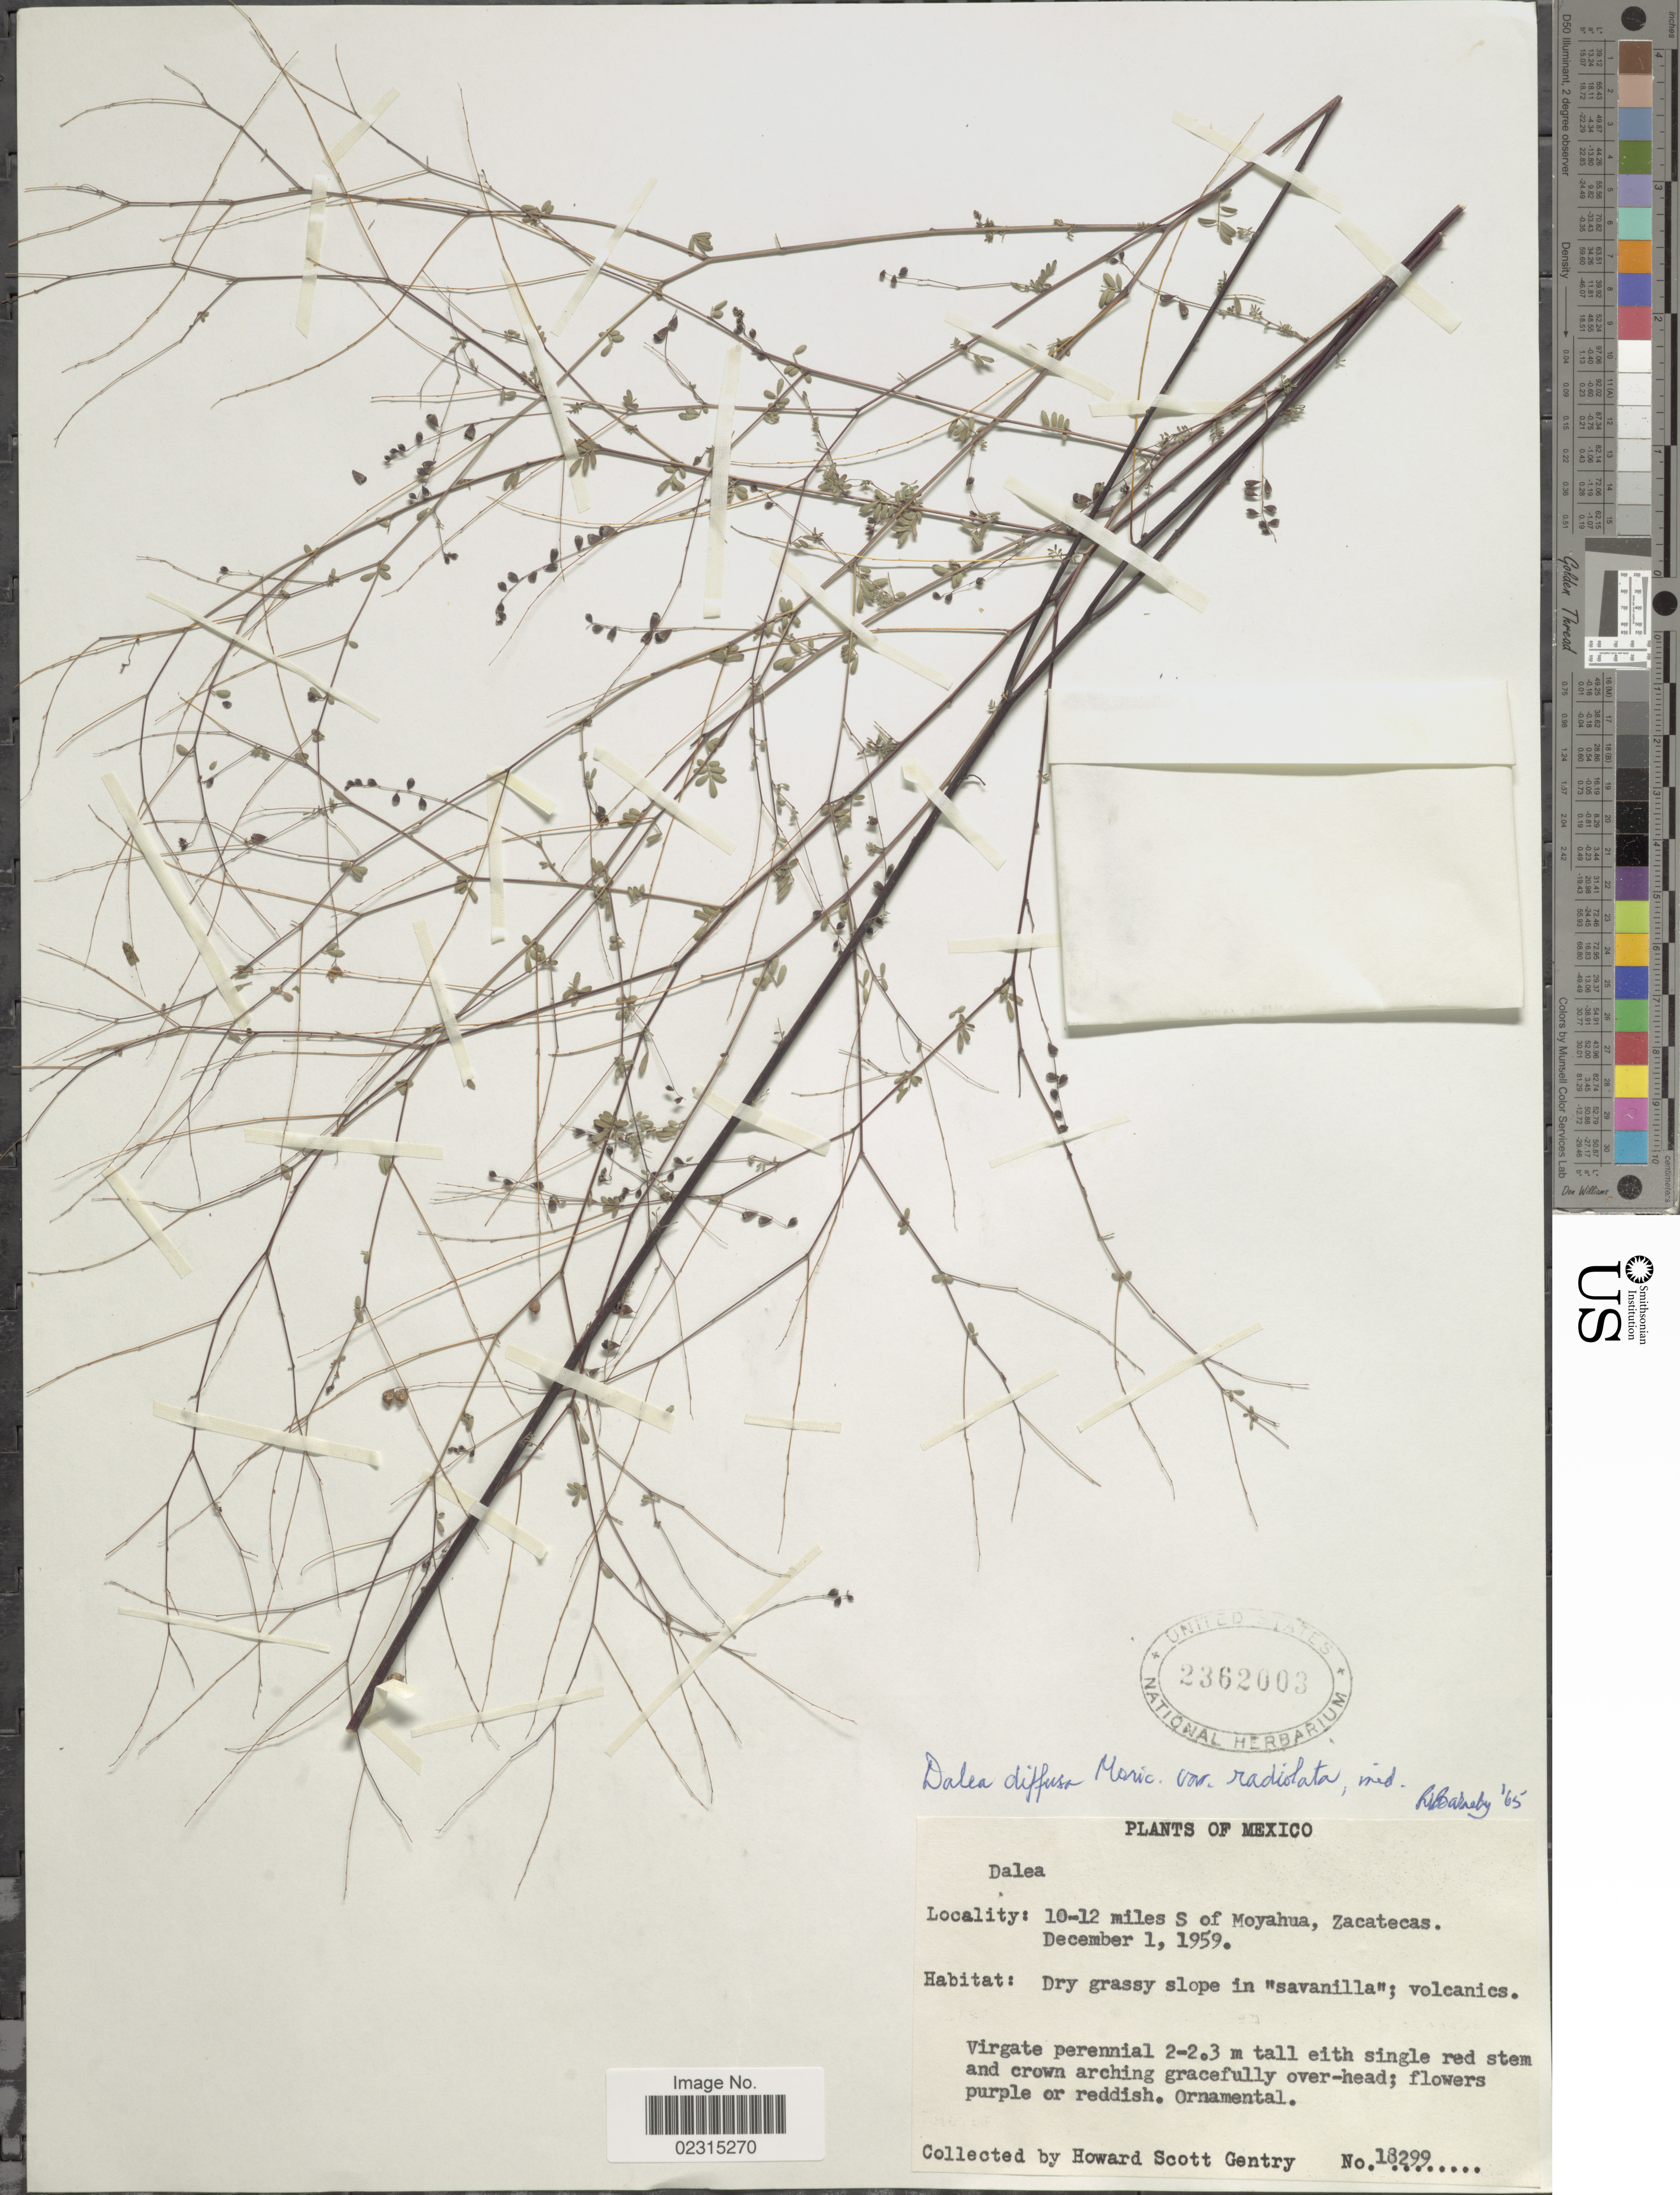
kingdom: Plantae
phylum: Tracheophyta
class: Magnoliopsida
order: Fabales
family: Fabaceae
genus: Marina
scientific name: Marina diffusa var. diffusa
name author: (Moric.) Barneby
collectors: H. S. Gentry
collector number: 18299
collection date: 1959-12-01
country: Mexico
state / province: Zacatecas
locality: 10-12 miles S of Moyahua, Dry grassy slope in 'savanilla'; volcanies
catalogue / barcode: US 2362003